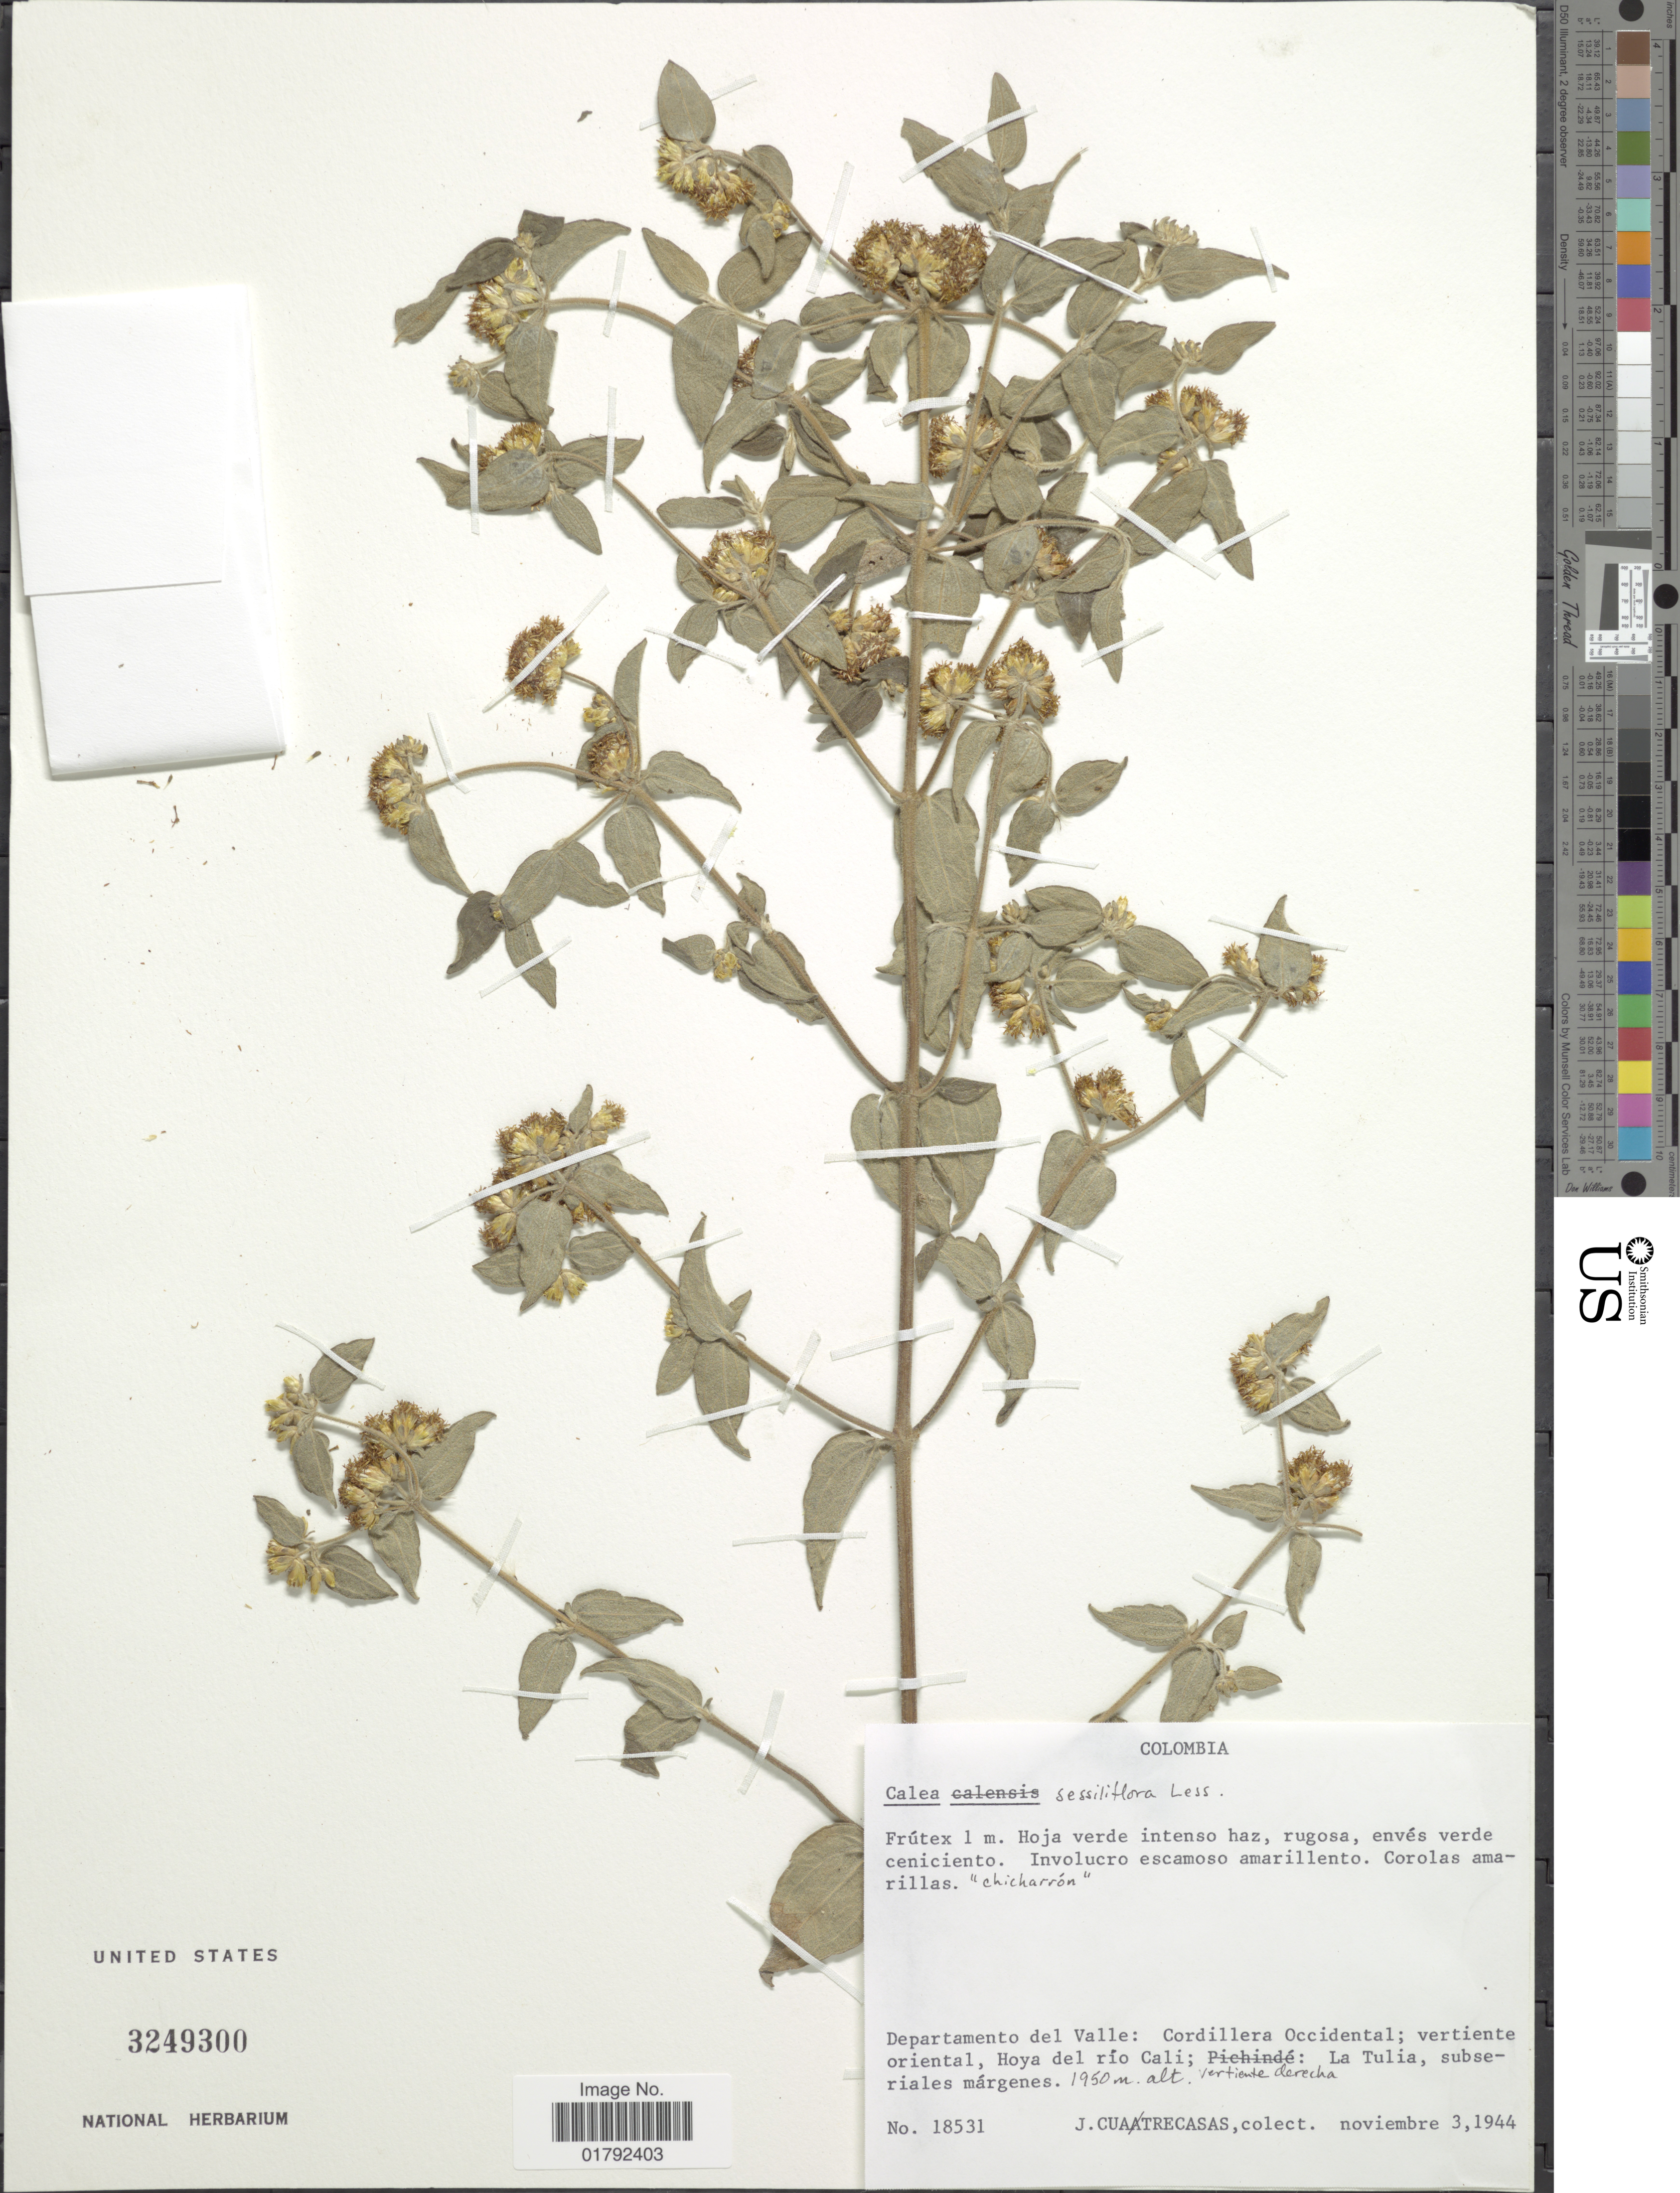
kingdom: Plantae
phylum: Tracheophyta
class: Magnoliopsida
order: Asterales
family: Asteraceae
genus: Calea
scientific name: Calea sessiliflora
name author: Less.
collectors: J. Cuatrecasas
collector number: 18531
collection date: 1944-11-03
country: Colombia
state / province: Valle del Cauca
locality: Valle: Cordillera Occidental; vertiente oriental, Hoya del rio Cali: La Tulia, subseriales margenes, vertiente derecha.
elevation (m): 1950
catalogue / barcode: US 3249300